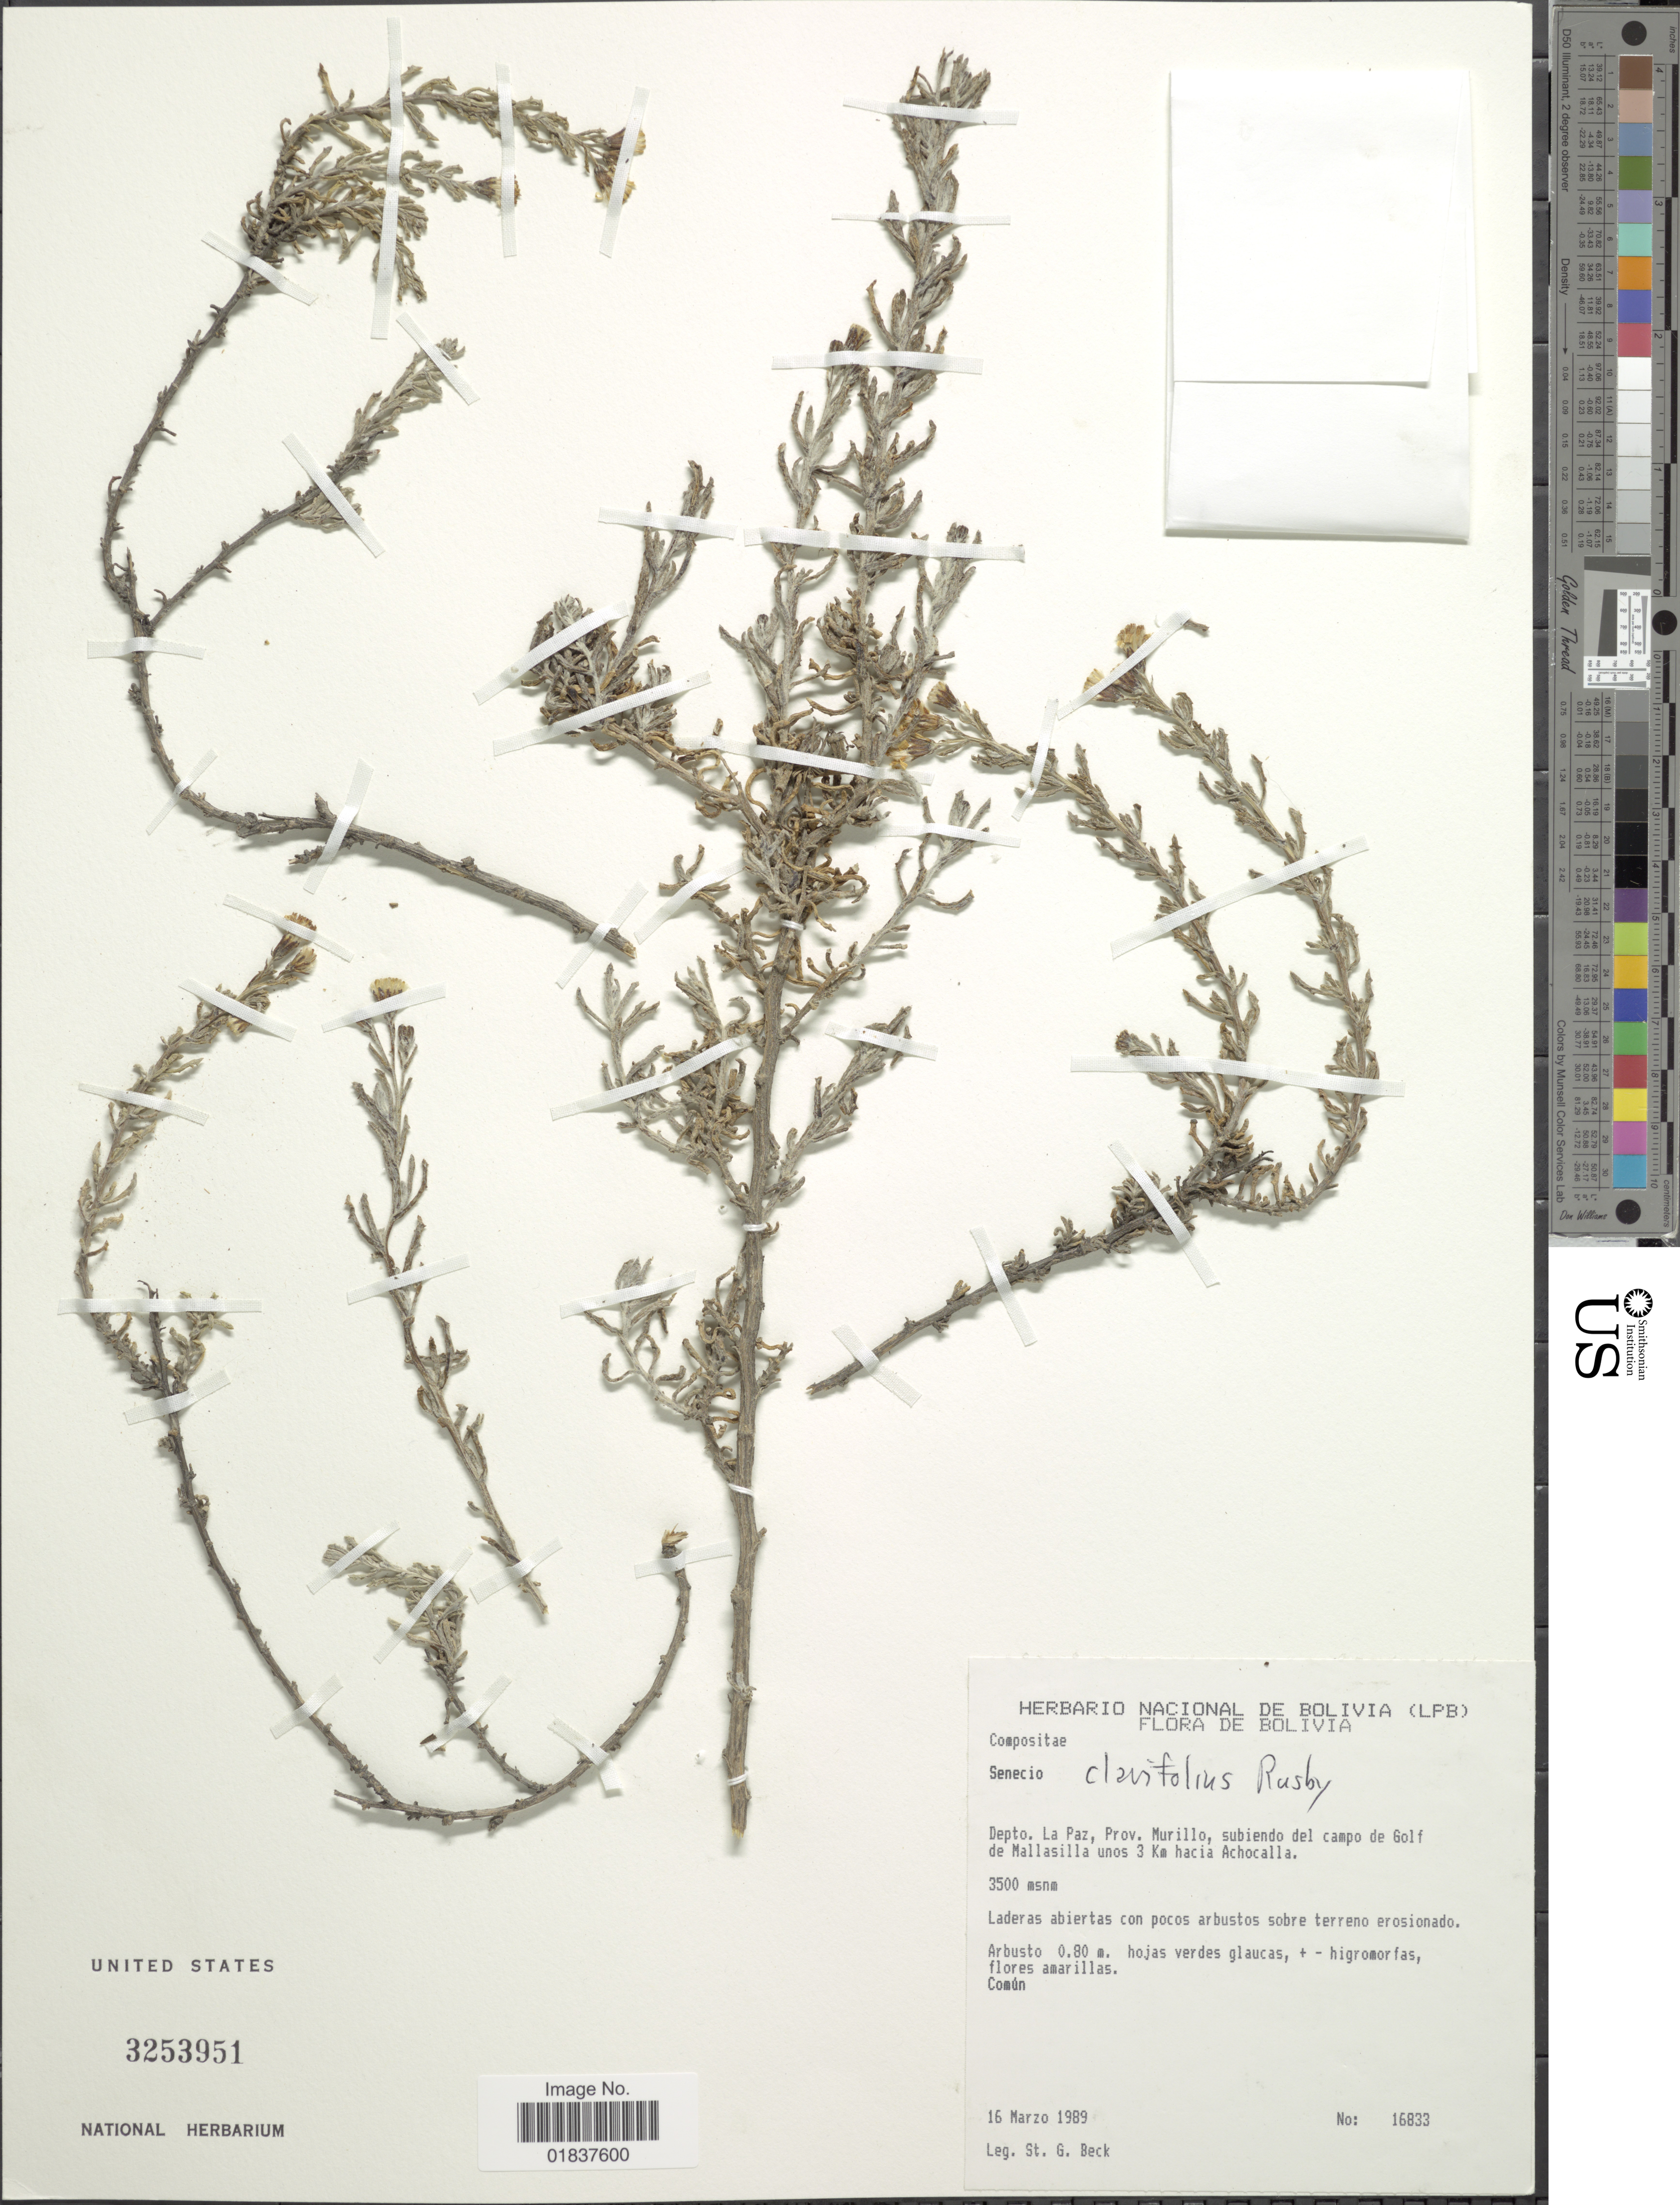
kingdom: Plantae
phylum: Tracheophyta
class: Magnoliopsida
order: Asterales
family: Asteraceae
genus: Senecio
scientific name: Senecio potosianus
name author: Klatt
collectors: S. G. Beck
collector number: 16833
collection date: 1989-03-16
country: Bolivia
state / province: La Paz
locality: Depto. La Paz, Prov. Murillo, subiendo del camp de Golf de Mallasilla unos 3 Km hacia Achocalla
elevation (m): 3500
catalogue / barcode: US 3253951